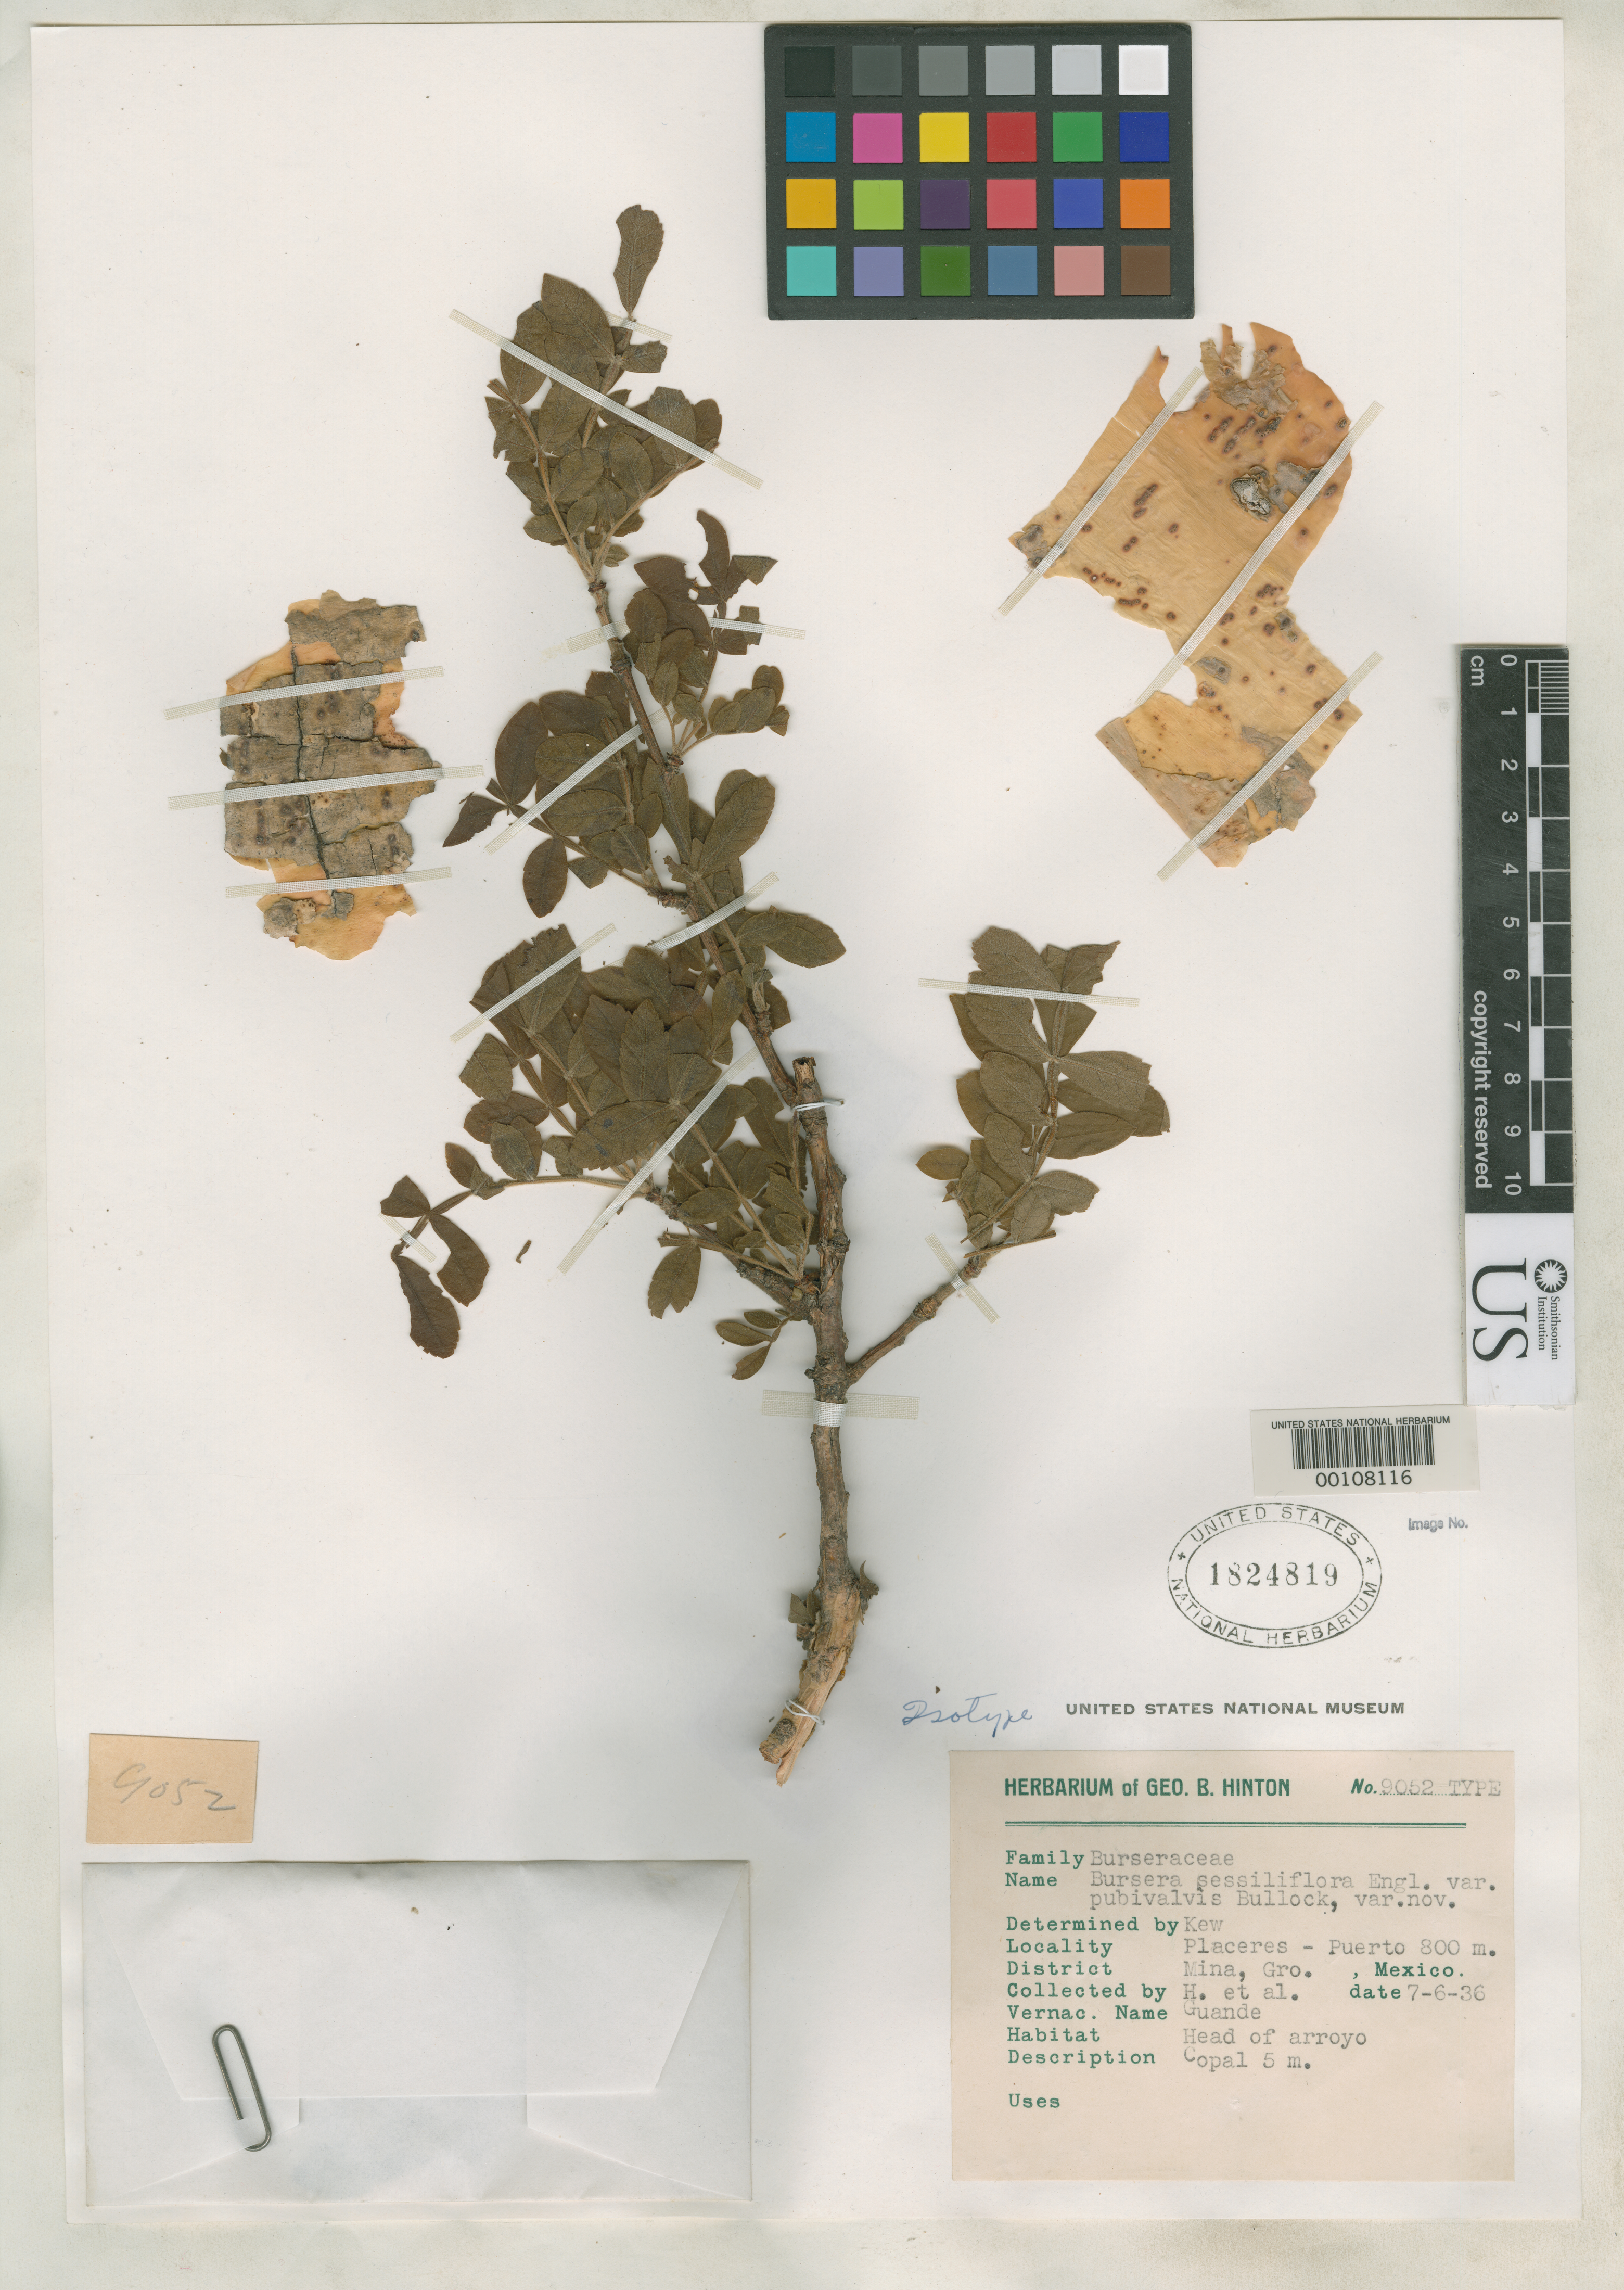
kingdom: Plantae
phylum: Tracheophyta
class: Magnoliopsida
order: Sapindales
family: Burseraceae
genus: Bursera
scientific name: Bursera sessiliflora var. pubivalvis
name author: Bullock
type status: Isotype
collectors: G. B. Hinton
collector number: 9052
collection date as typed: Jul 1936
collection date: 1936-07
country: Mexico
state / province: Guerrero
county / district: Mina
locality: Placeres-Puerta.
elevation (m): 800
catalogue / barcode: US 1824819